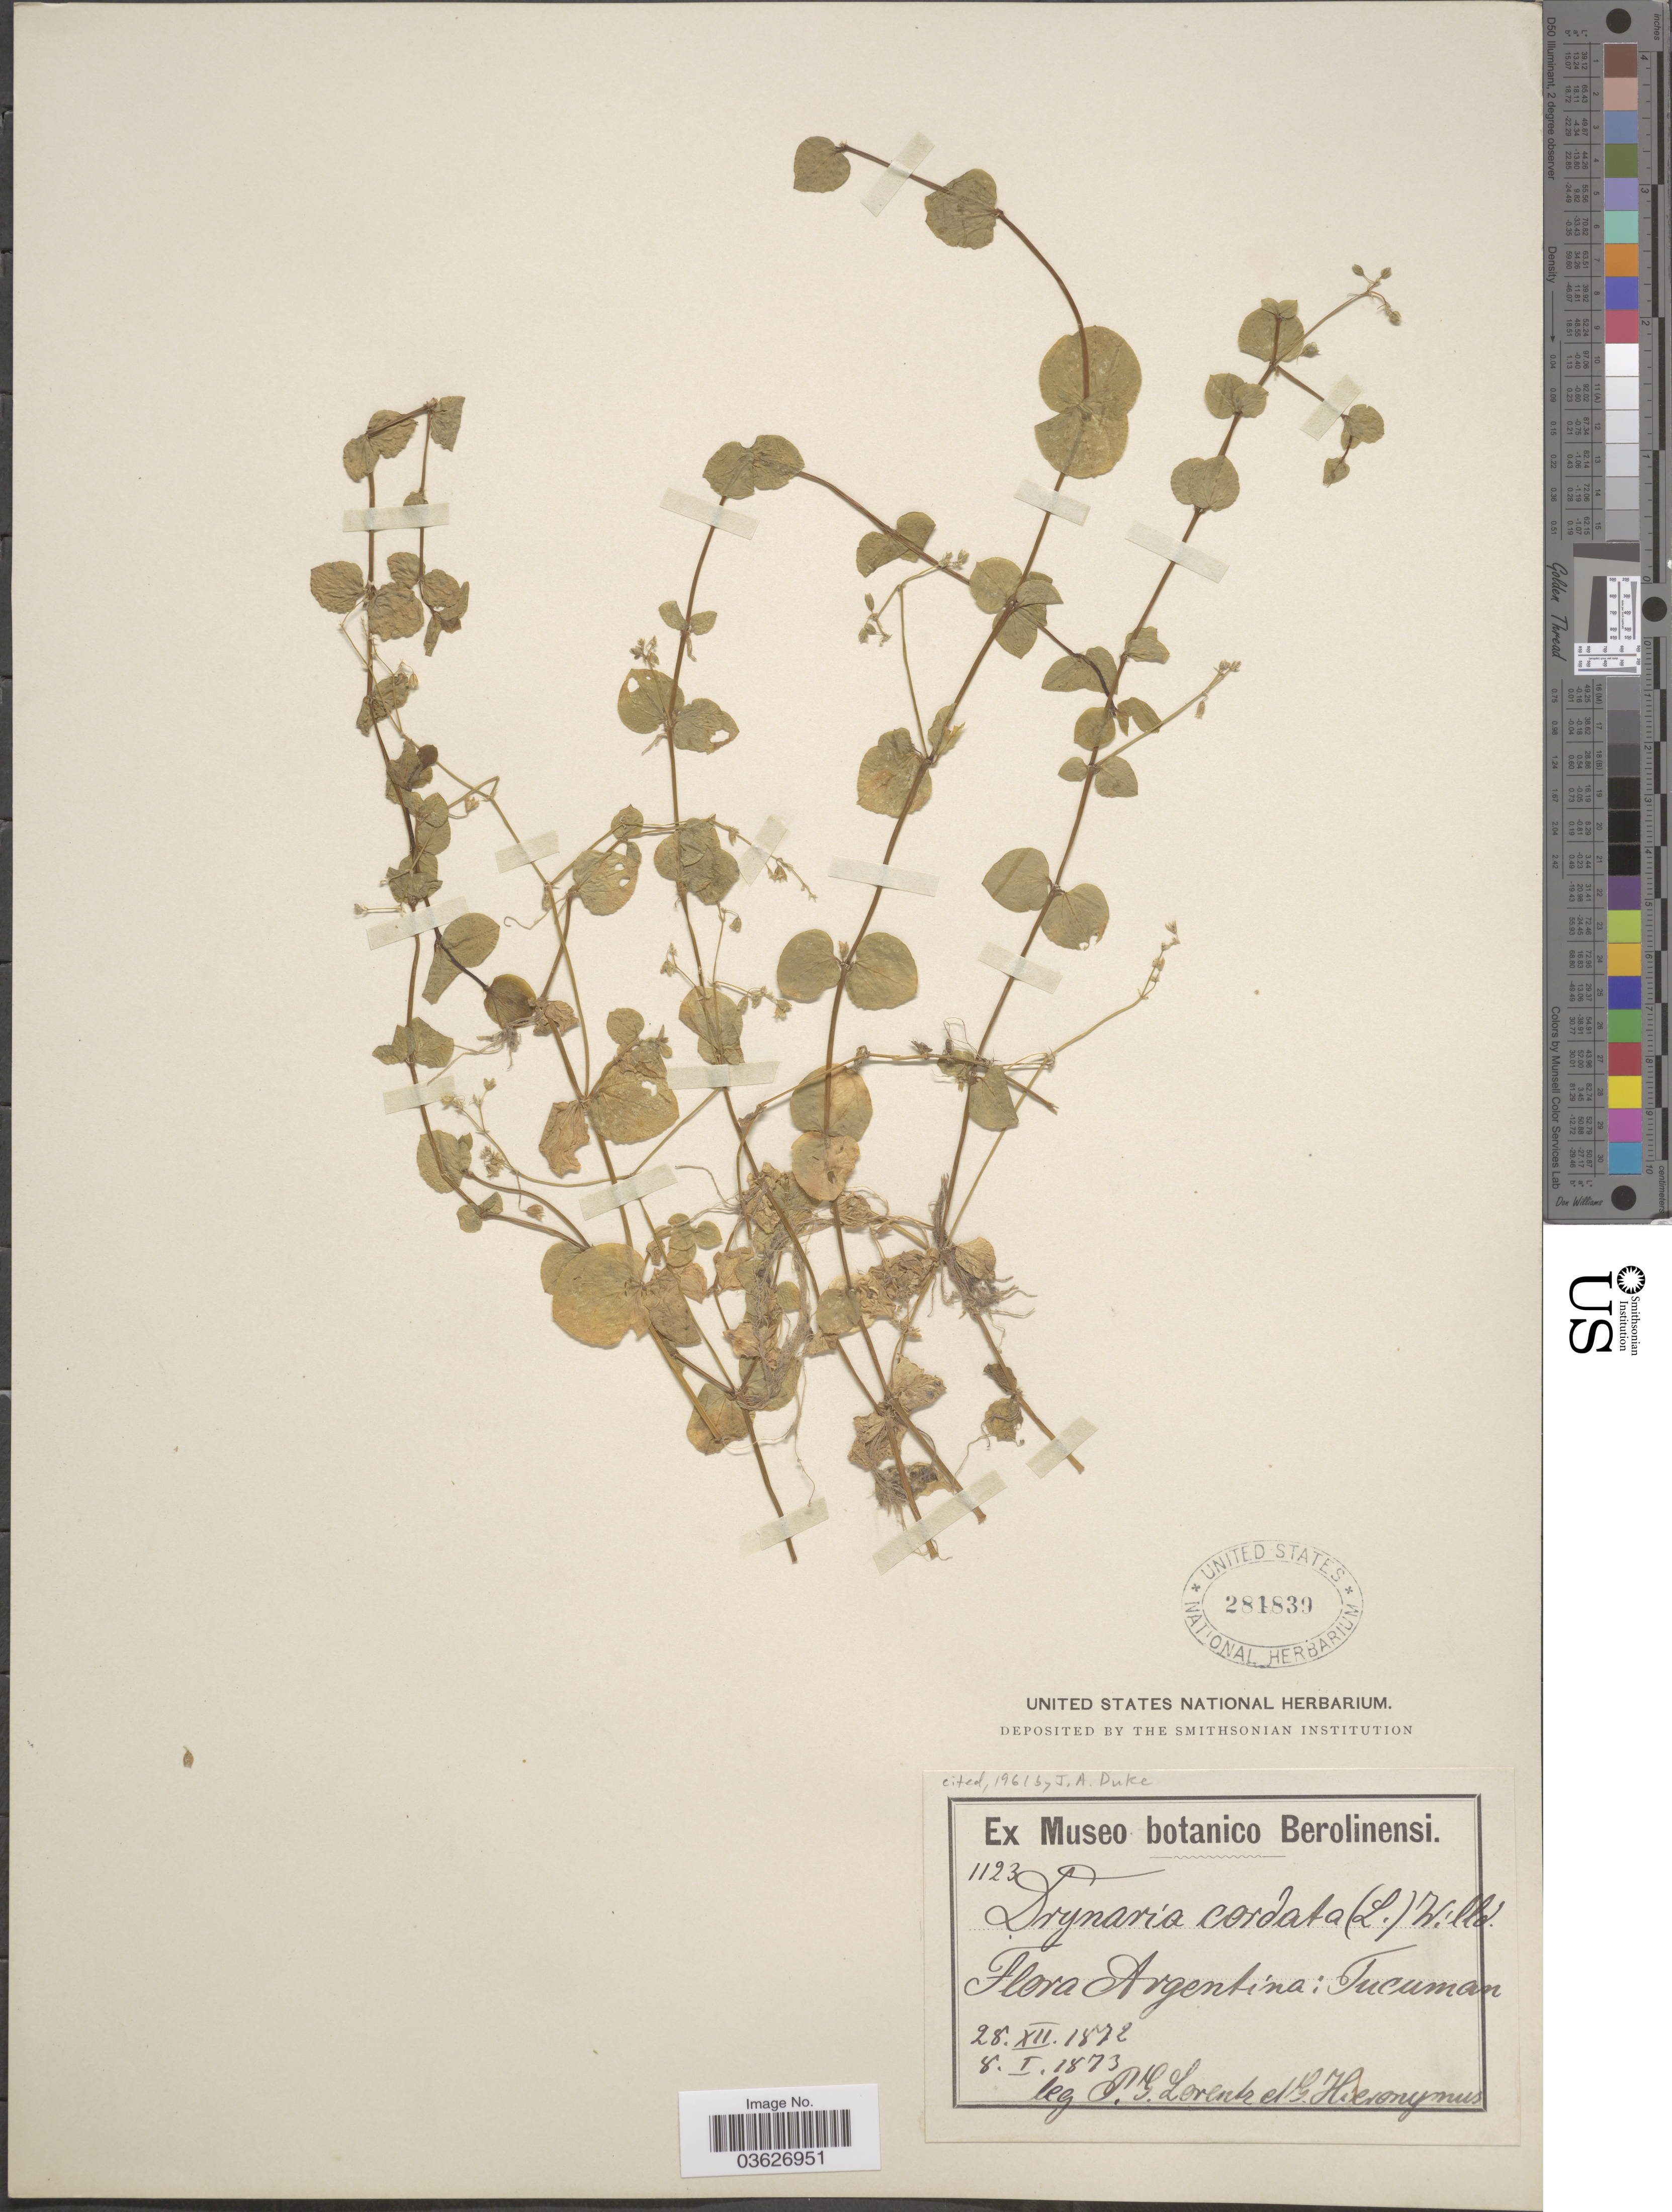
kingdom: Plantae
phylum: Tracheophyta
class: Magnoliopsida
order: Caryophyllales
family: Caryophyllaceae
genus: Drymaria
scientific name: Drymaria cordata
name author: (L.) Willd. ex Schult.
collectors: P. G. Lorentz & G. H. Hieronymus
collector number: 1123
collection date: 1872-12-28/1873-01-08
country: Argentina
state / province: Tucuman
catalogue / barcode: US 281839